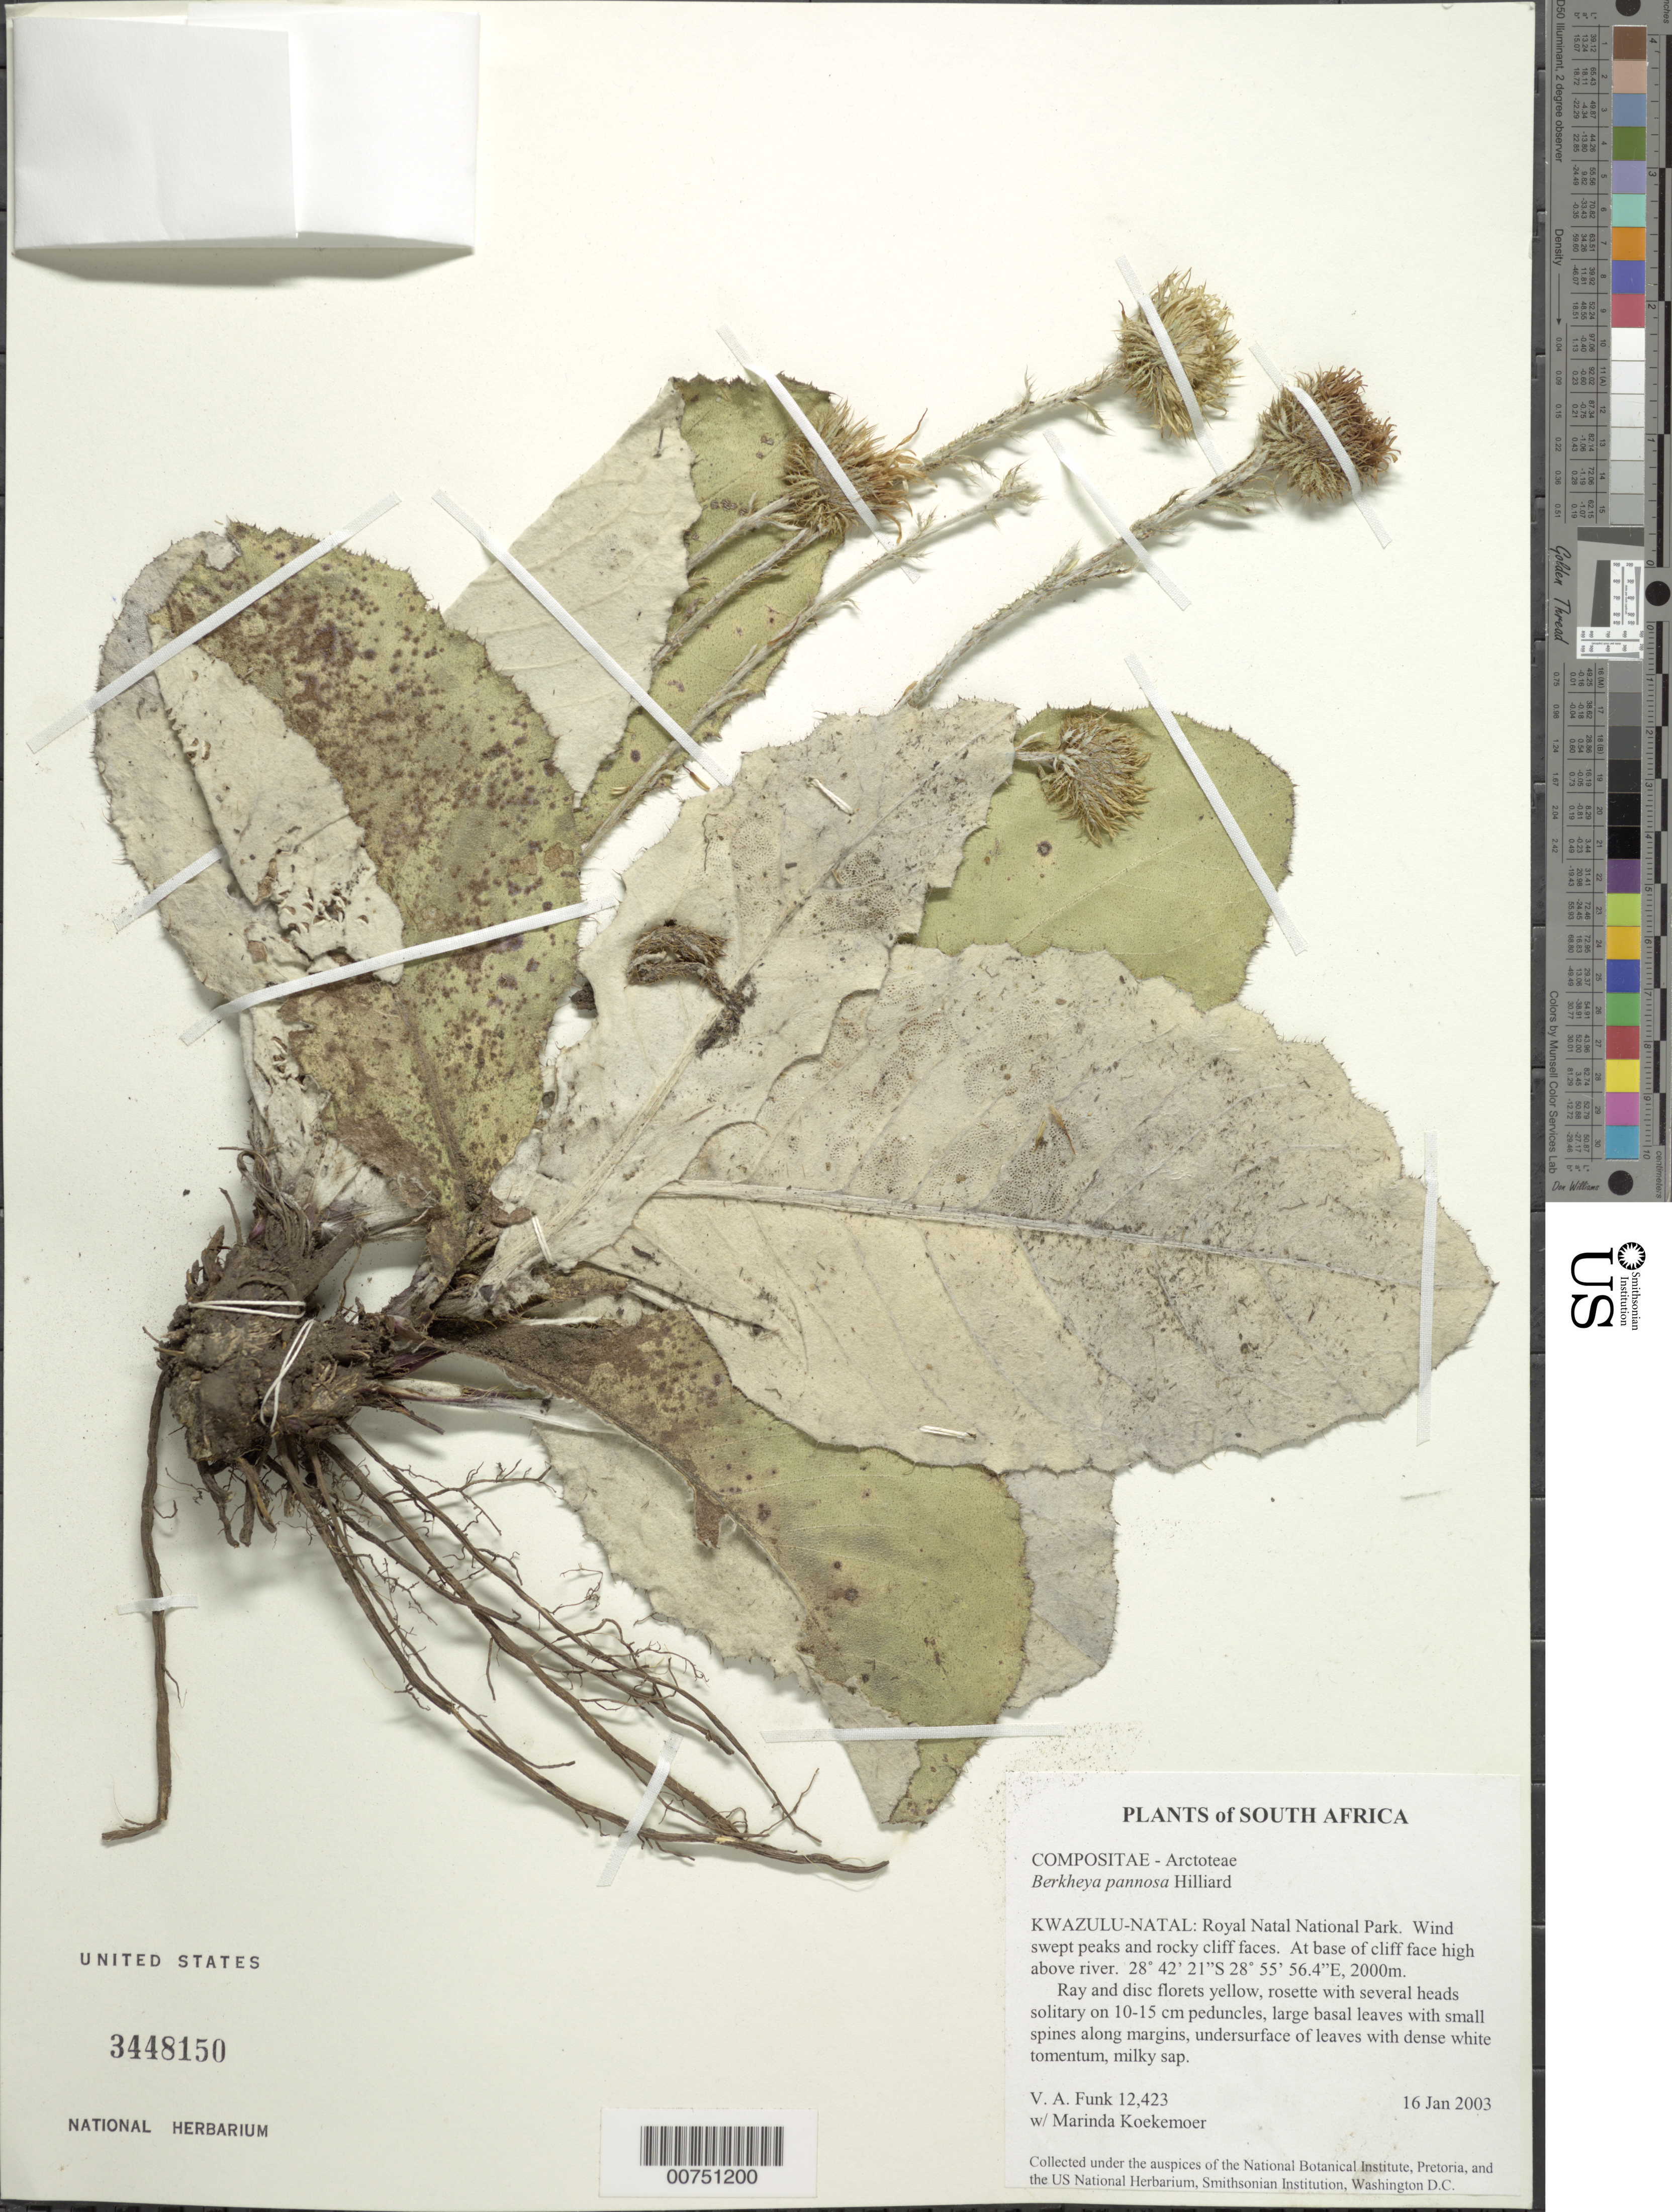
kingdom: Plantae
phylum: Tracheophyta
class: Magnoliopsida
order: Asterales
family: Asteraceae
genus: Berkheya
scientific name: Berkheya pannosa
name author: Hilliard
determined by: Funk, Vicki A., (BOT), Smithsonian Institution - National Museum of Natural History (UNITED STATES)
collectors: V. Funk & M. Koekemoer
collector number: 12423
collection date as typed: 16 January 2003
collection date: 2003-01-16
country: South Africa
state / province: KwaZulu-Natal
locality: Royal Natal National Park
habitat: Windswept peaks and rocky cliff faces, at base of cliff face high above river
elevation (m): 2000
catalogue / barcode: US 3448150